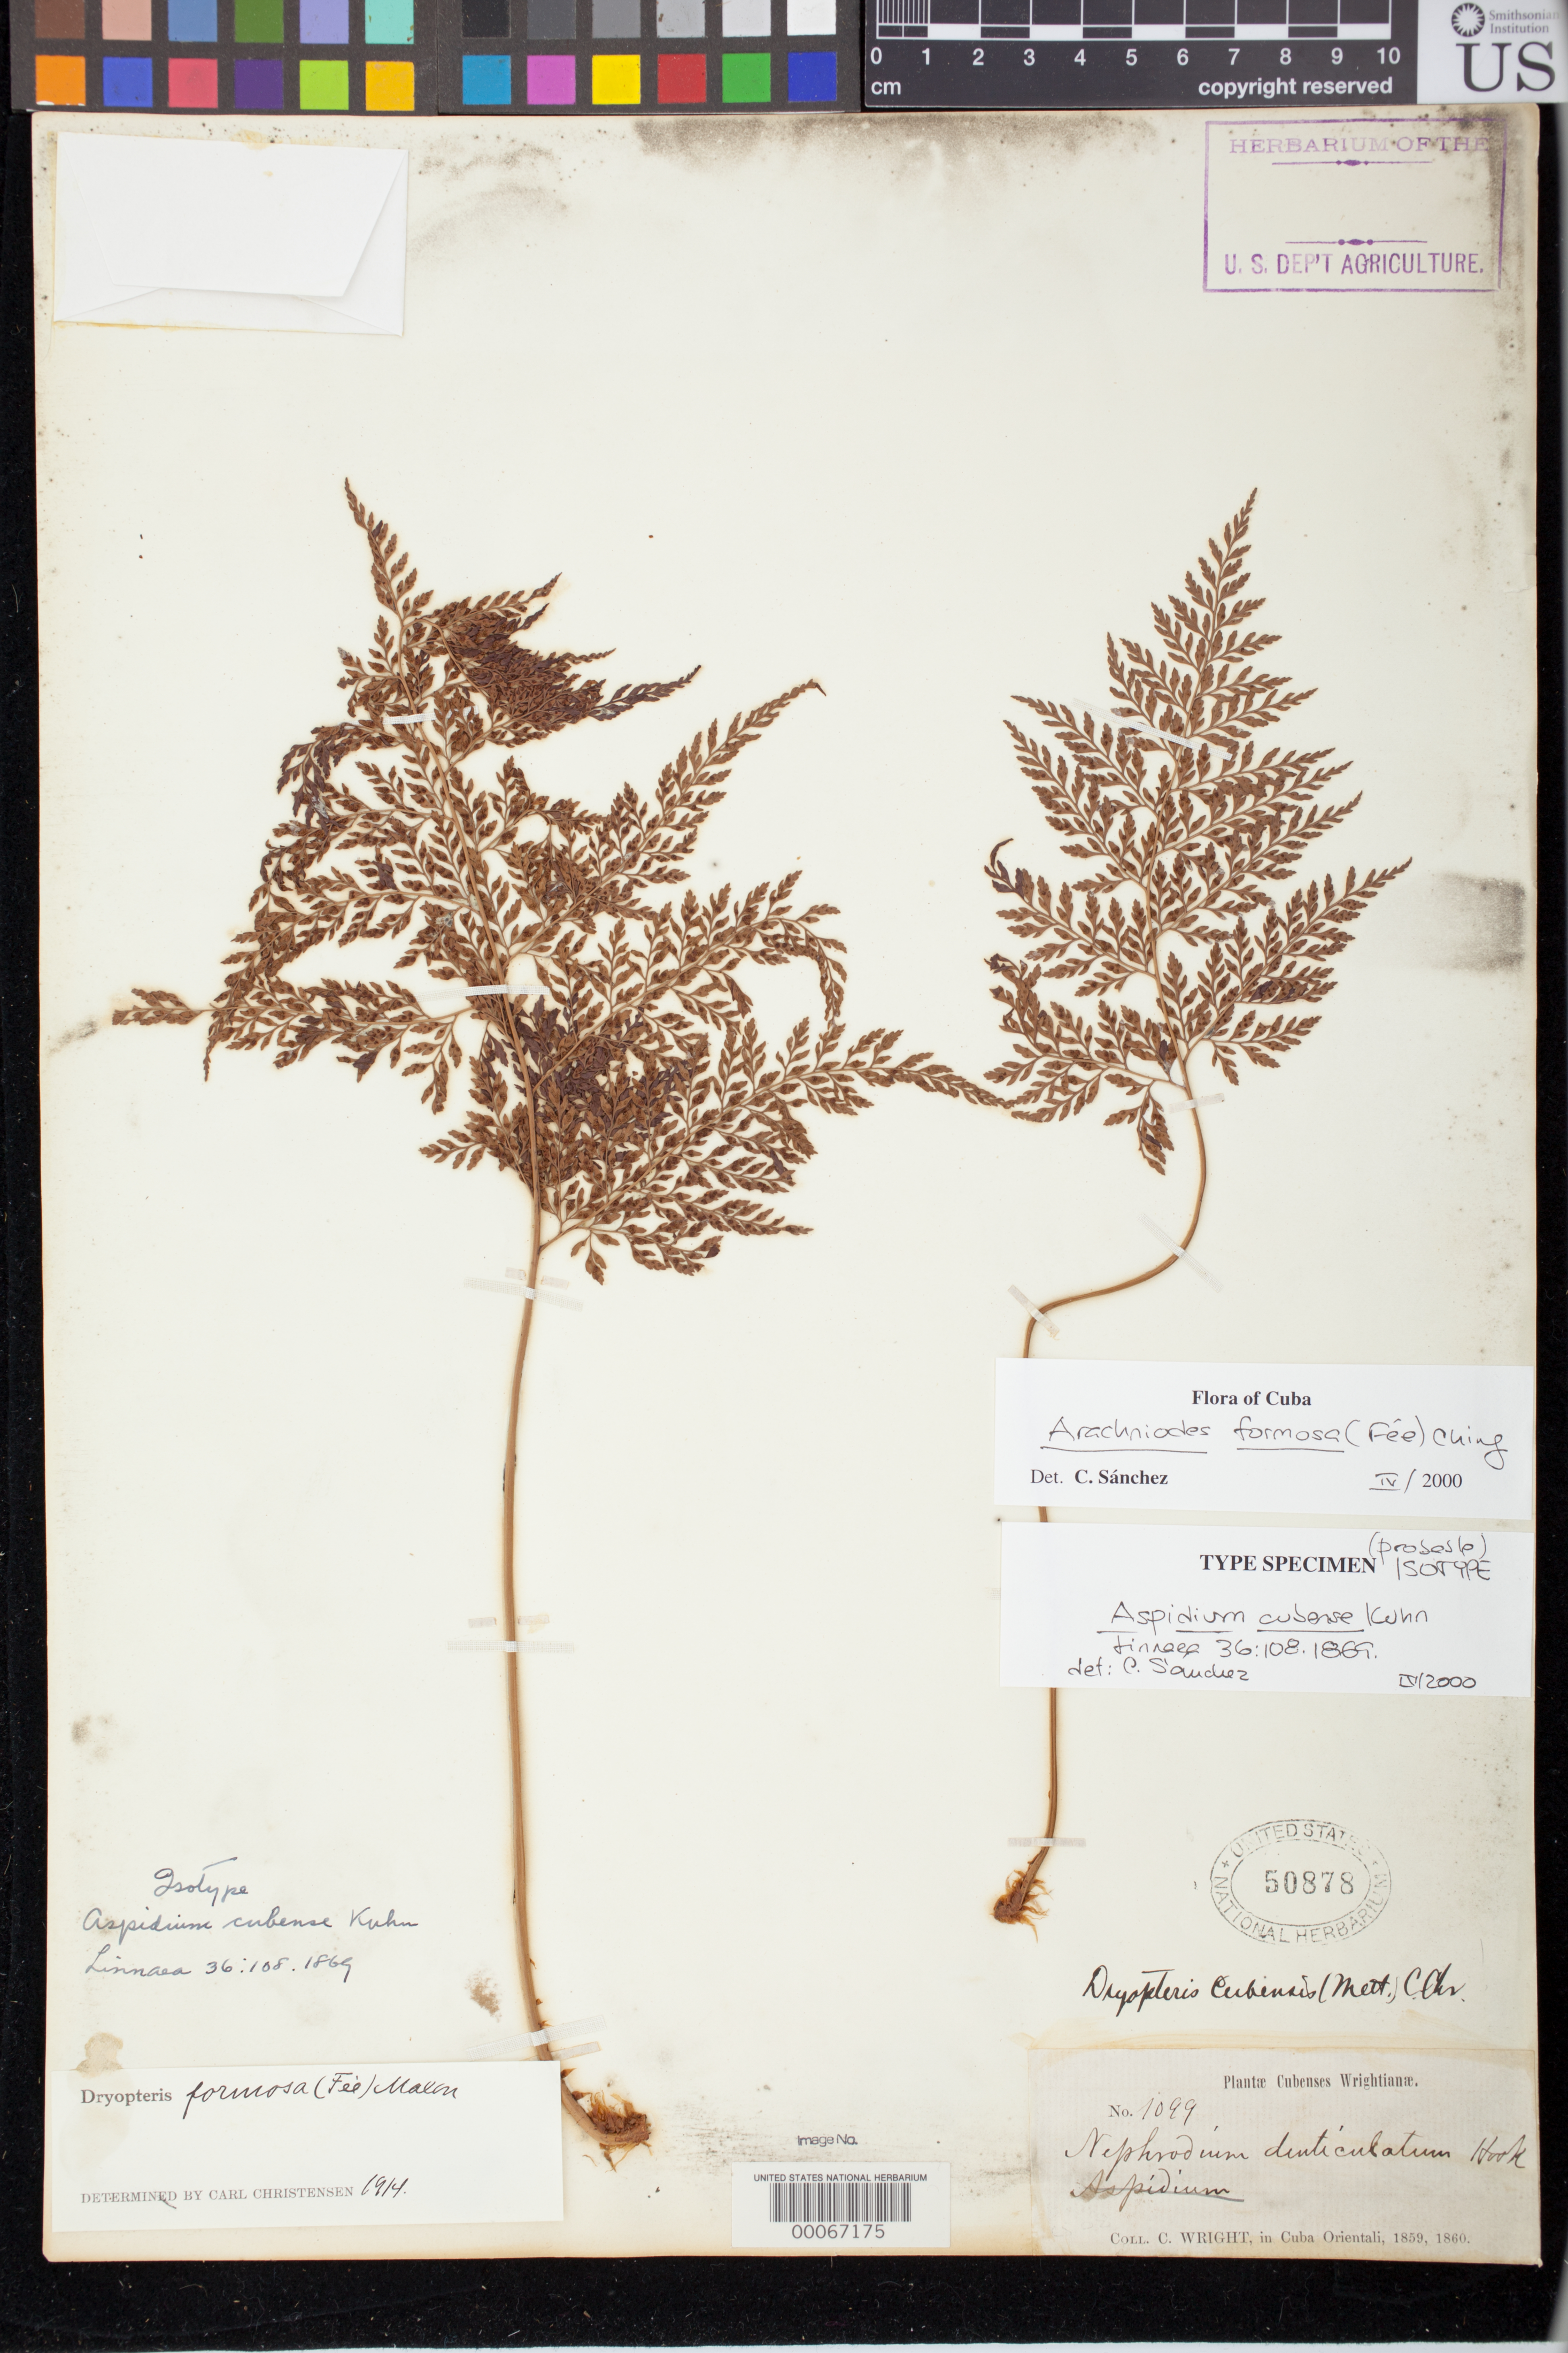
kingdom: Plantae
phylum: Tracheophyta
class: Polypodiopsida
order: Polypodiales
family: Tectariaceae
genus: Aspidium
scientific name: Aspidium cubense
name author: Kuhn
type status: Isotype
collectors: C. Wright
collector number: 1099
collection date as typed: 1859 to -- --- 1860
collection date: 1859/1860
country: Cuba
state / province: Oriente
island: Greater Antilles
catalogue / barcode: US 50878